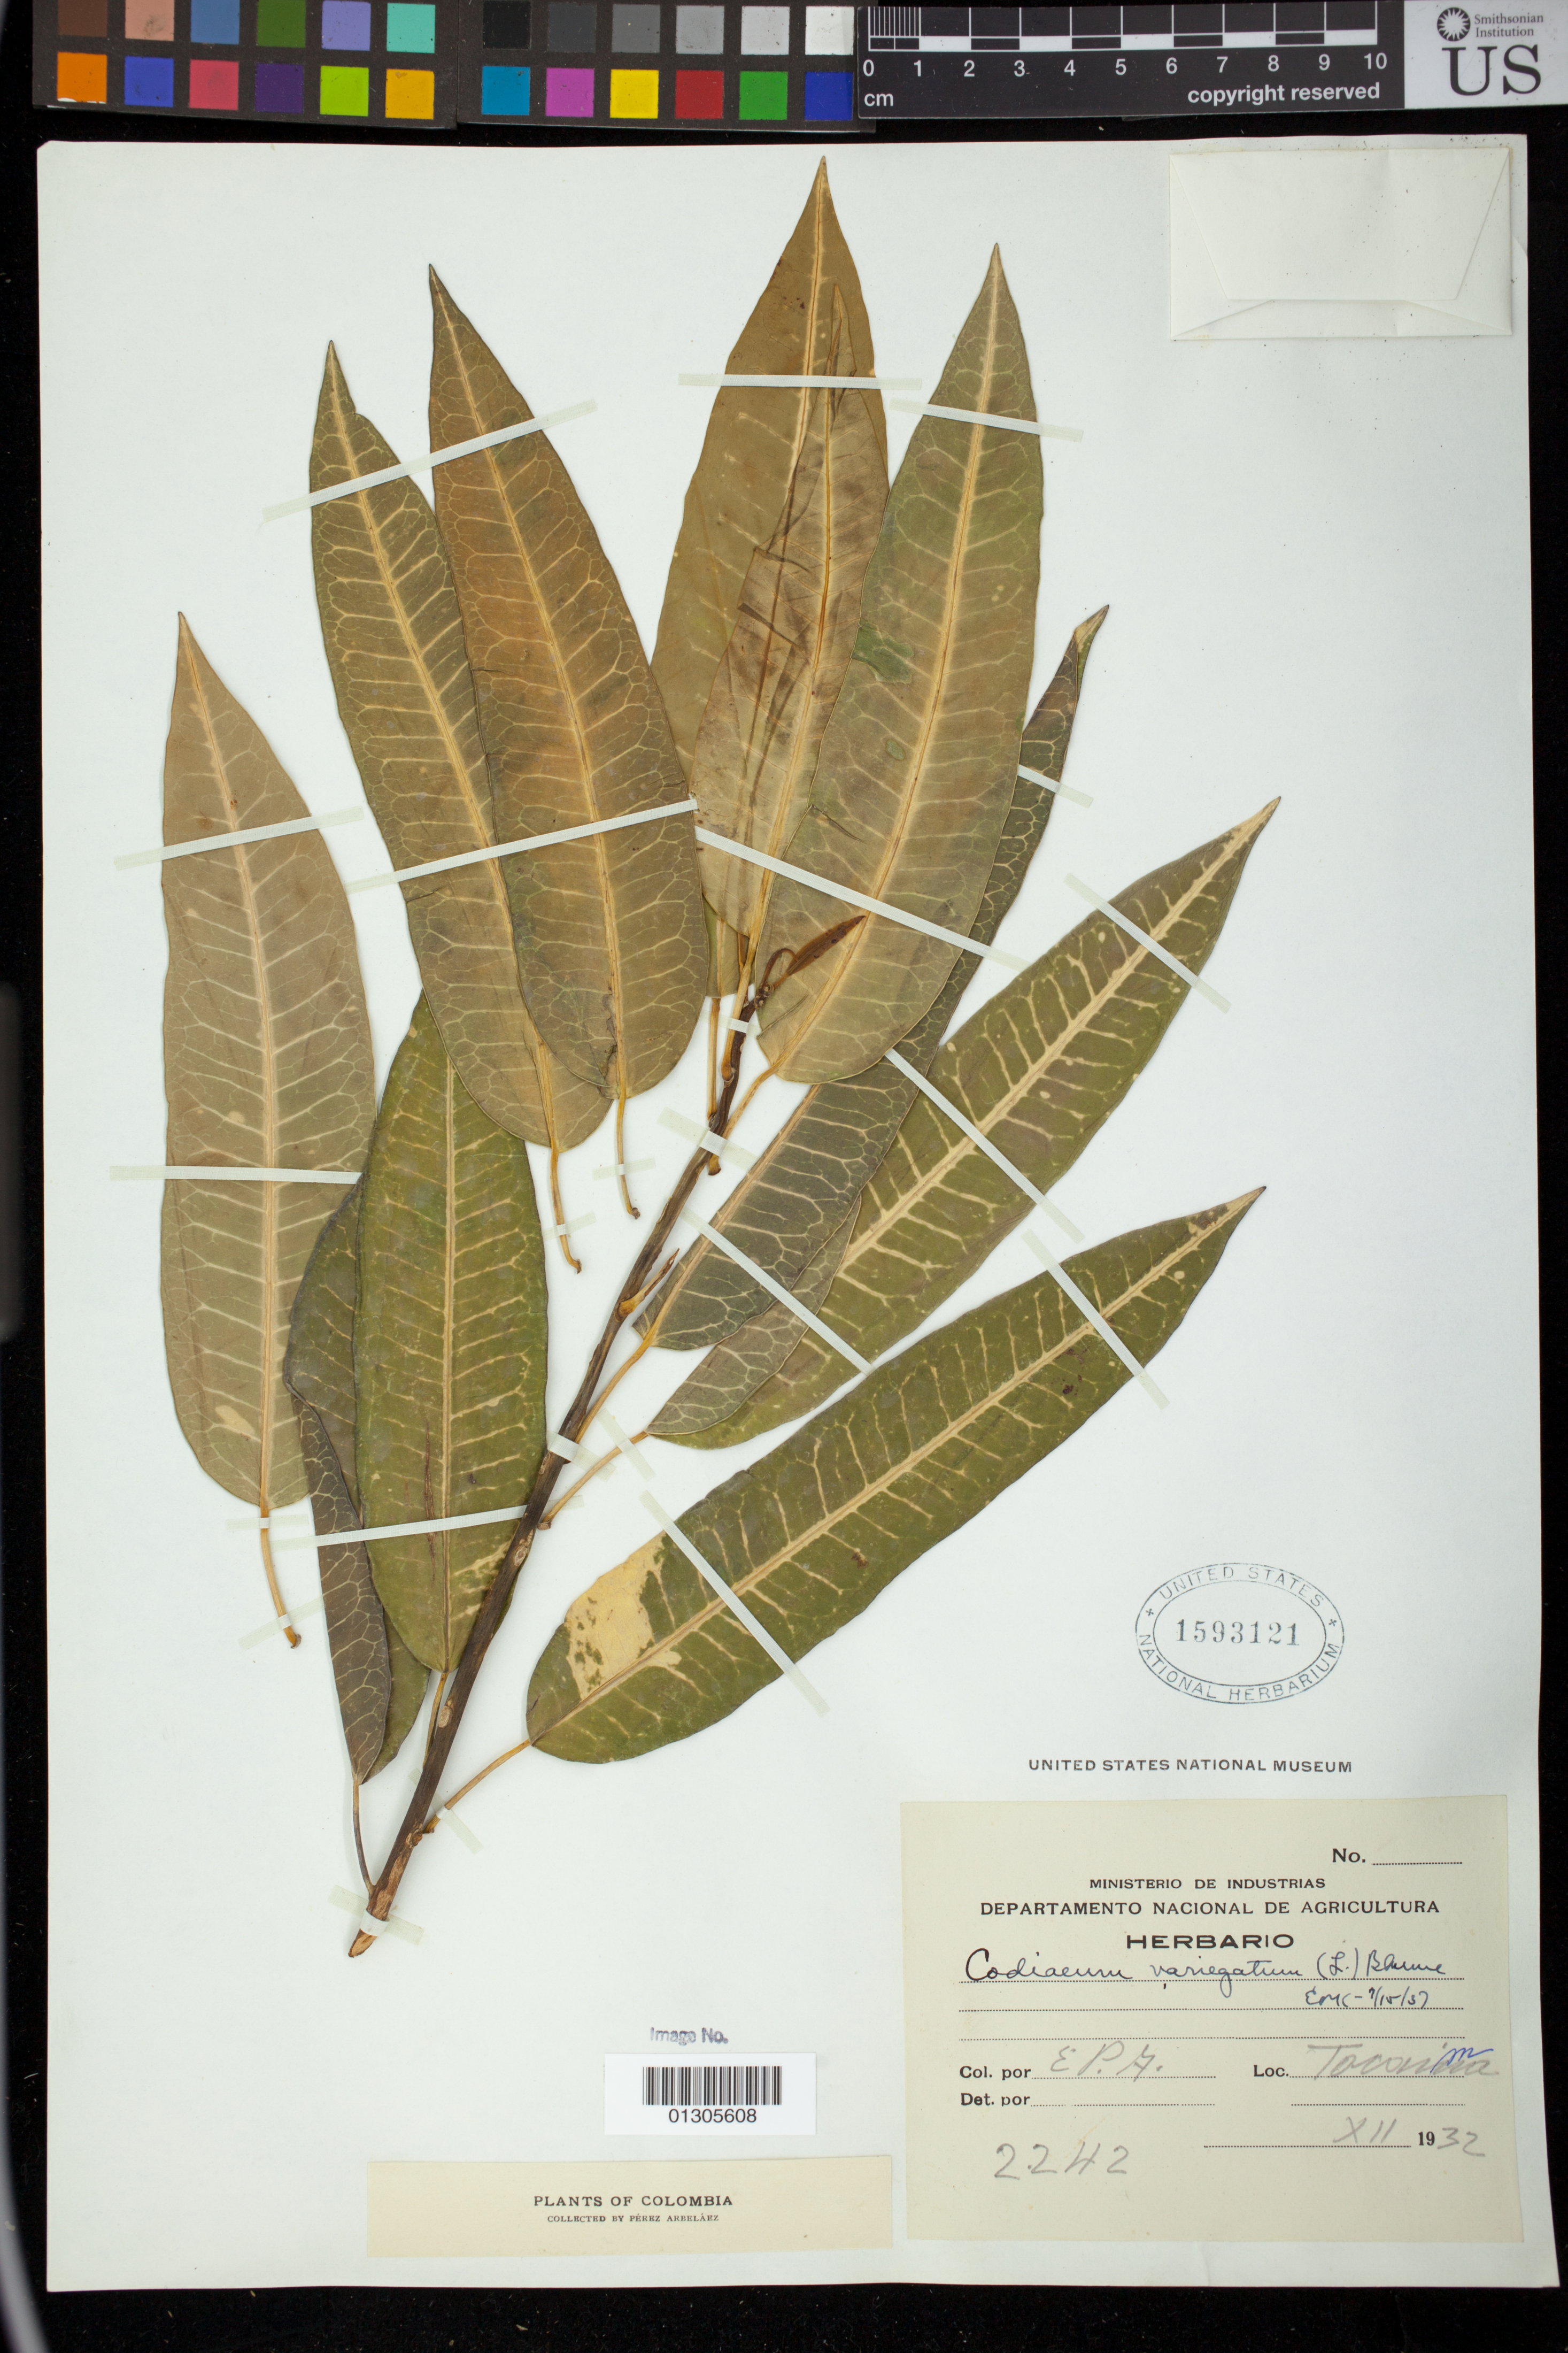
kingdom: Plantae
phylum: Tracheophyta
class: Magnoliopsida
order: Malpighiales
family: Euphorbiaceae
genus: Codiaeum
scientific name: Codiaeum variegatum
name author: (L.) Rumph. ex A. Juss.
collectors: E. P. Arbelaez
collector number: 2242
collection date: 1932-12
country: Colombia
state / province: Cundinamarca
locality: Tocaima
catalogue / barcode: US 1593121